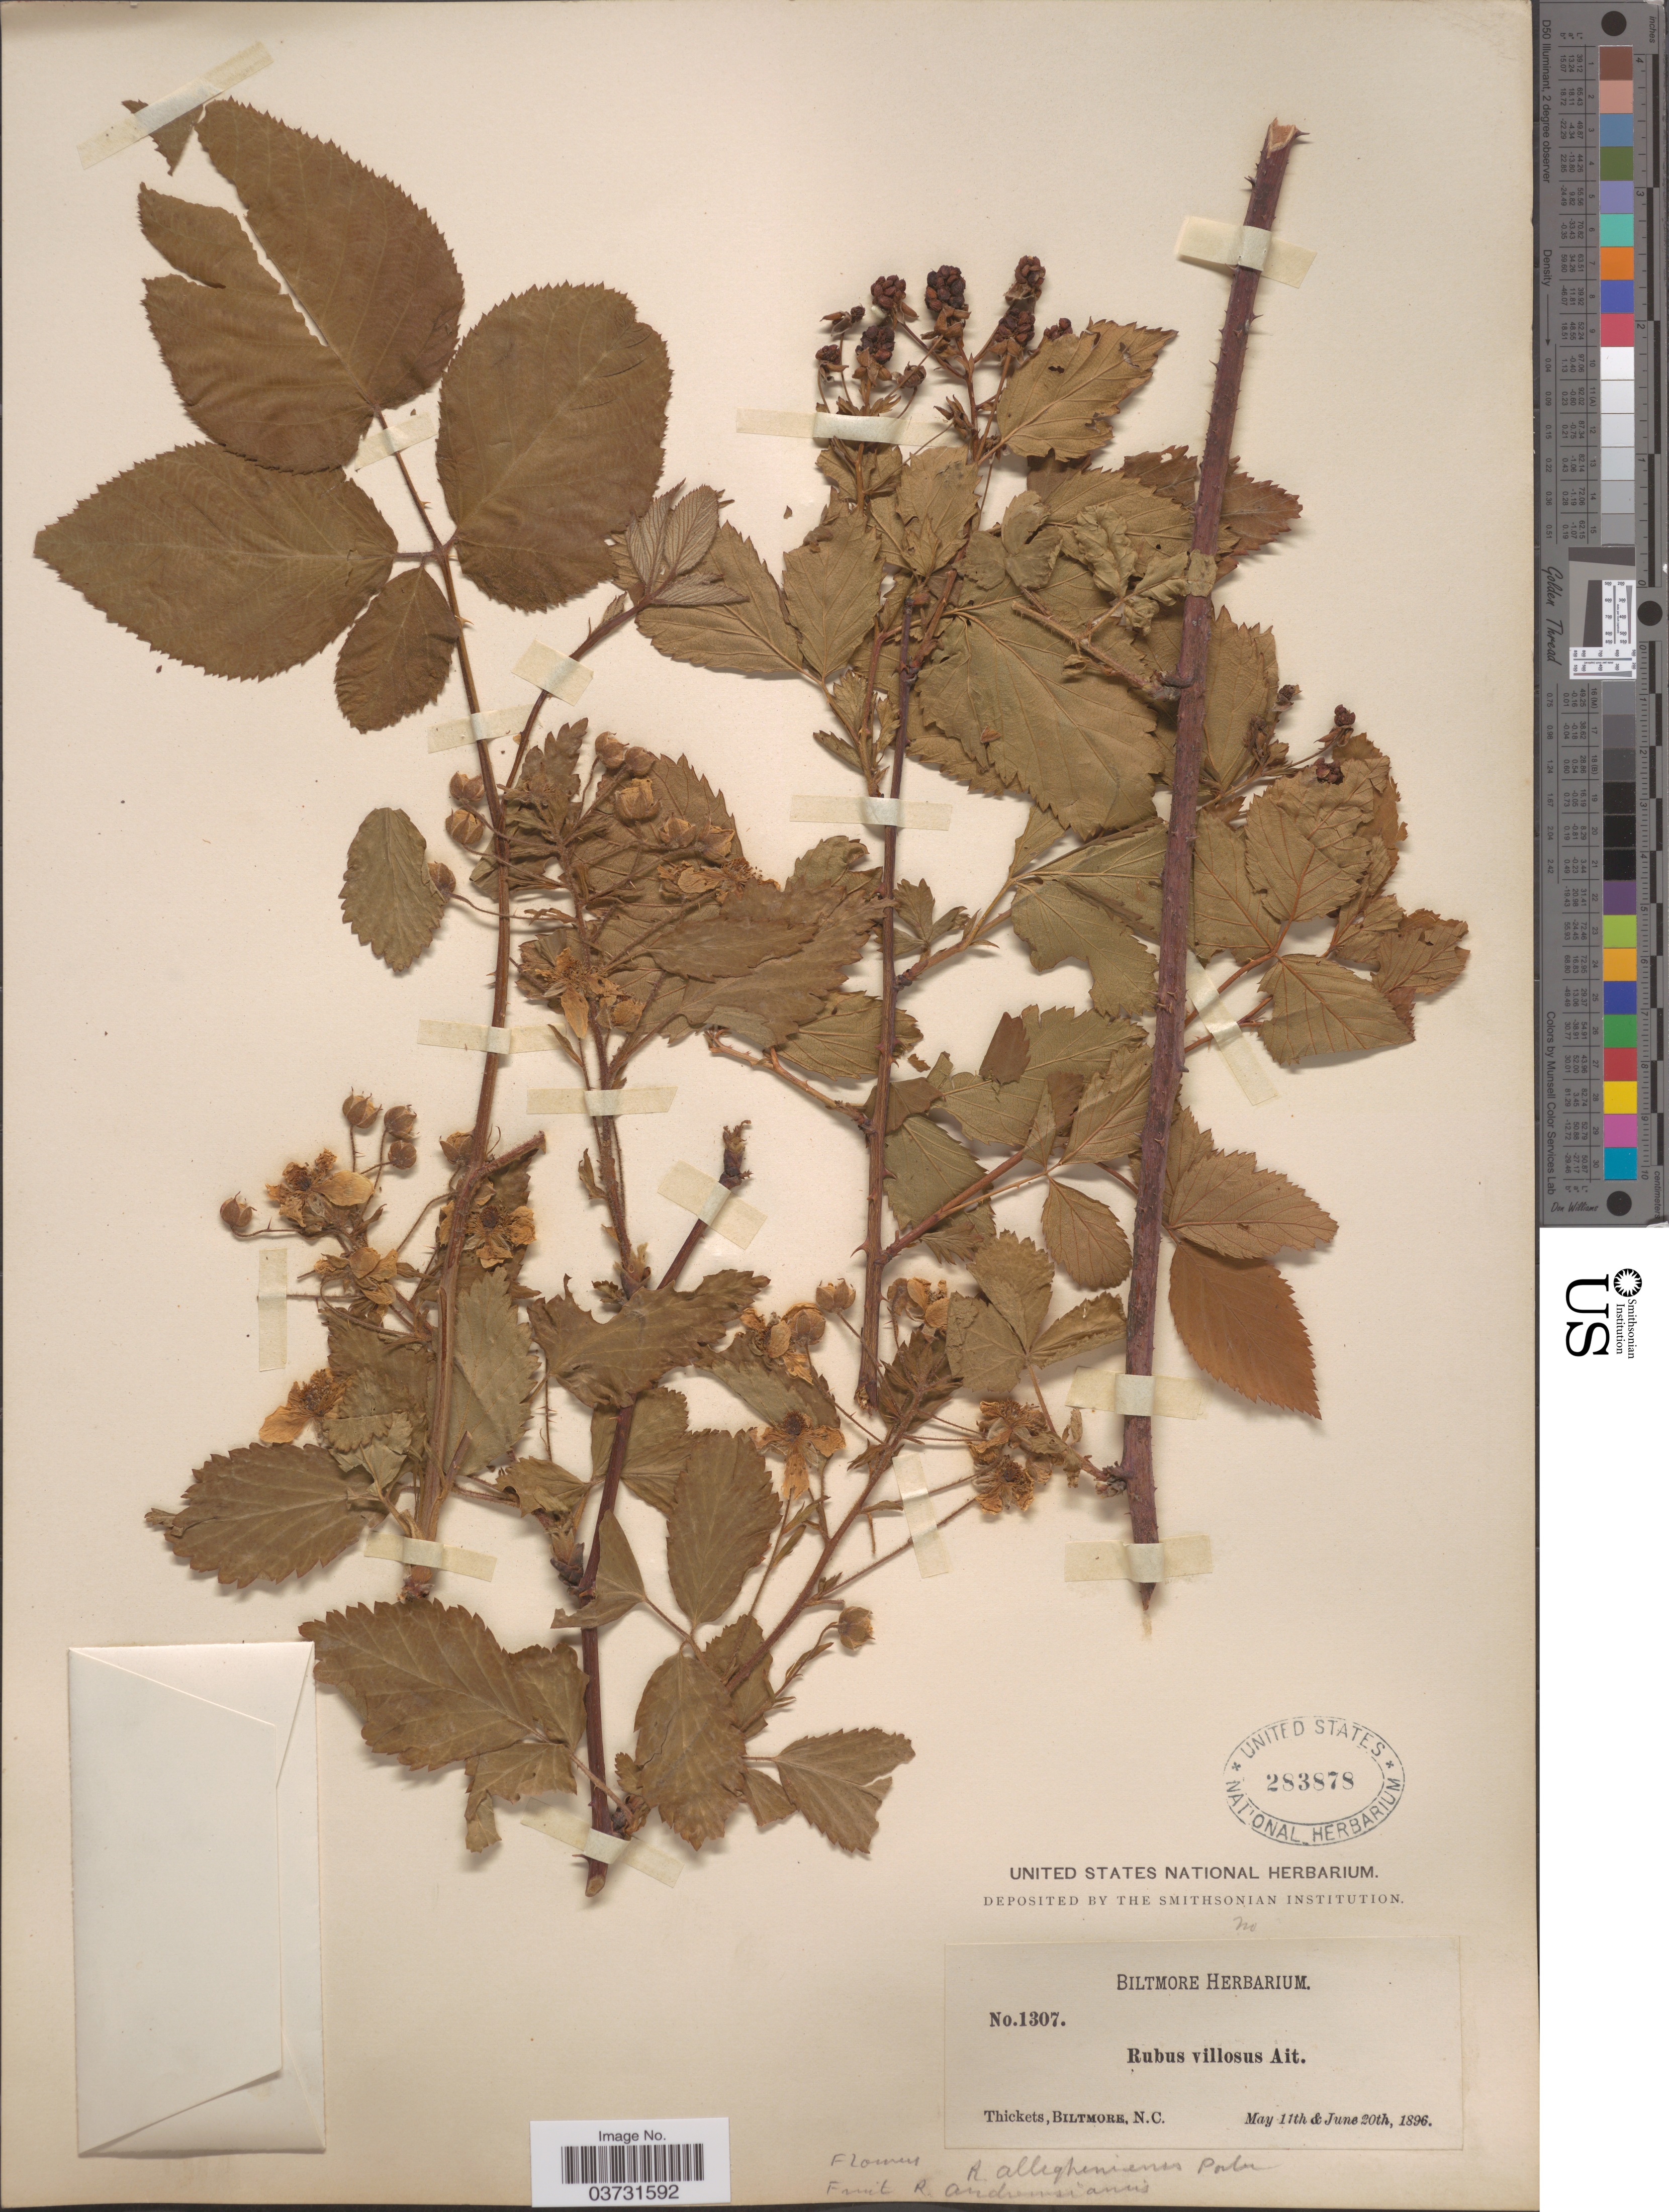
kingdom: Plantae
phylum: Tracheophyta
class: Magnoliopsida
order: Rosales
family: Rosaceae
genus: Rubus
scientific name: Rubus nigrobaccus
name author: L.H. Bailey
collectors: ex herb. Biltmore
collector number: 1307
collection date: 1896-05-11/1896-06-20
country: United States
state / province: North Carolina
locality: Thickets, Biltmore.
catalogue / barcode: US 283878